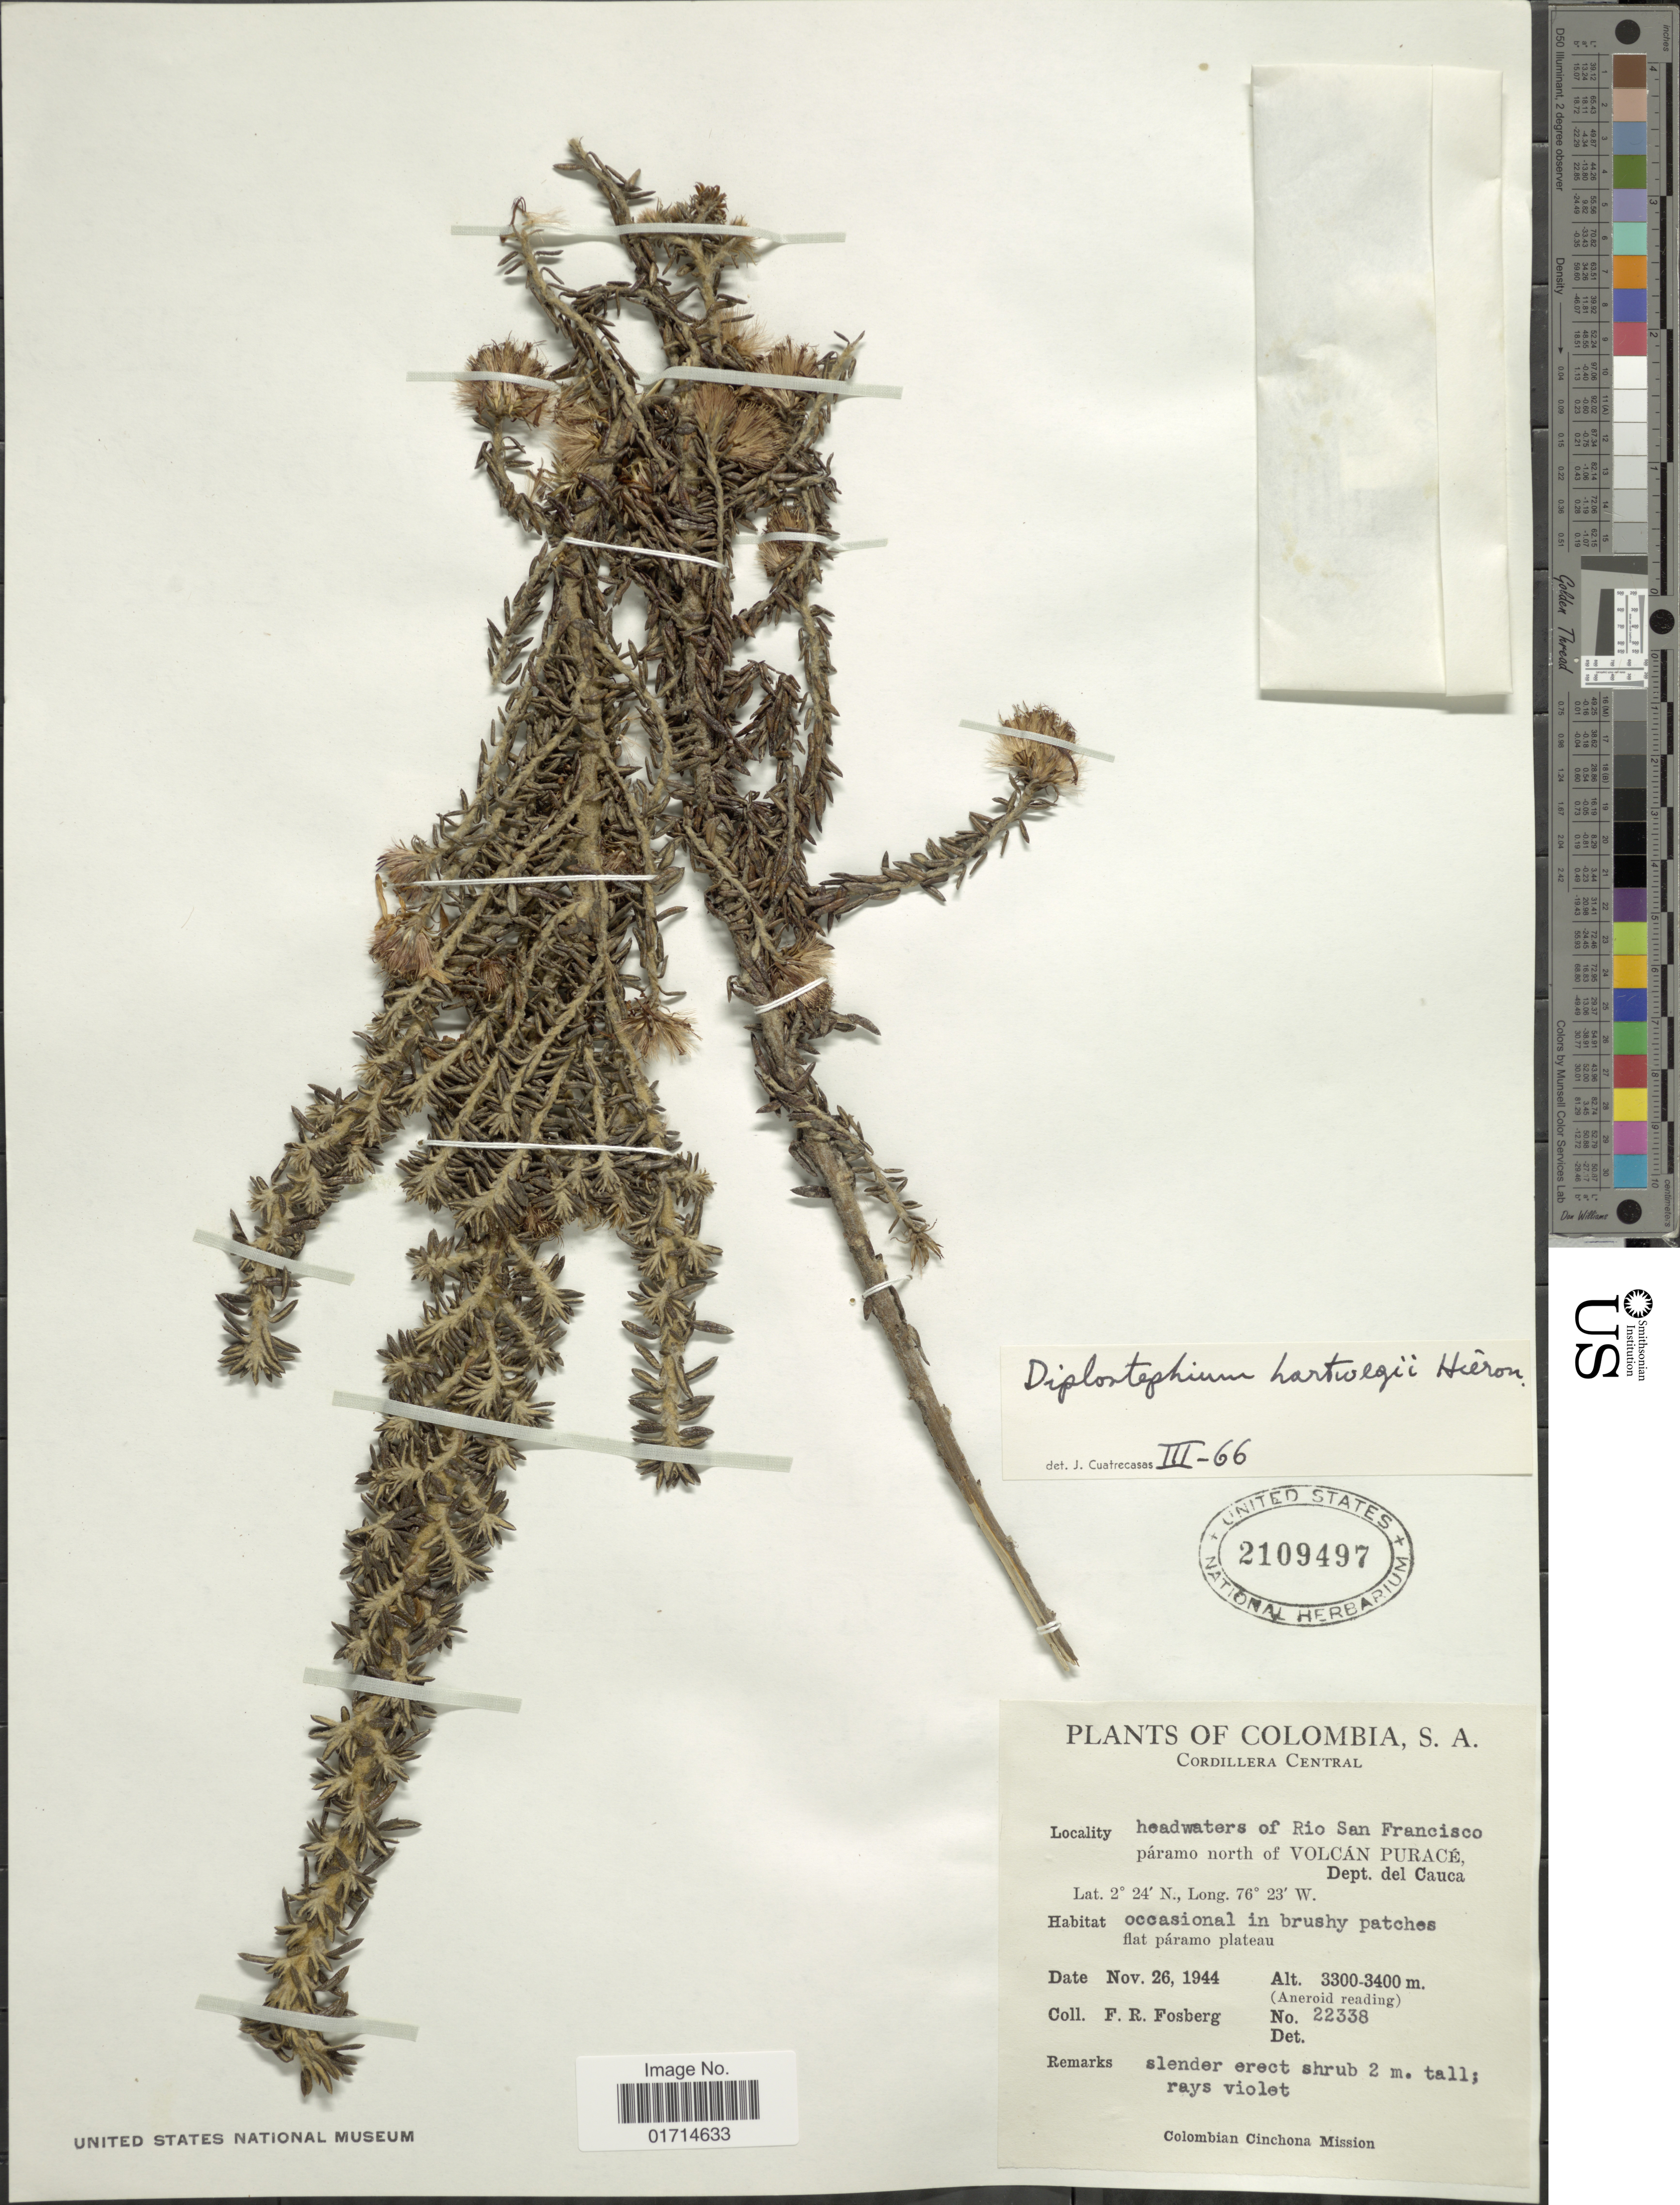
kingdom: Plantae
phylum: Tracheophyta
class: Magnoliopsida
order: Asterales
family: Asteraceae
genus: Diplostephium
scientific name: Diplostephium hartwegii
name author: Hieron.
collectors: F. R. Fosberg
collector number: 22338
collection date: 1944-11-26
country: Colombia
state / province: Cauca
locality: Cordillera Central, headwaters of Rio San Francisco, paramo north of Volcan Purace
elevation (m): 3300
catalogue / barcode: US 2109497